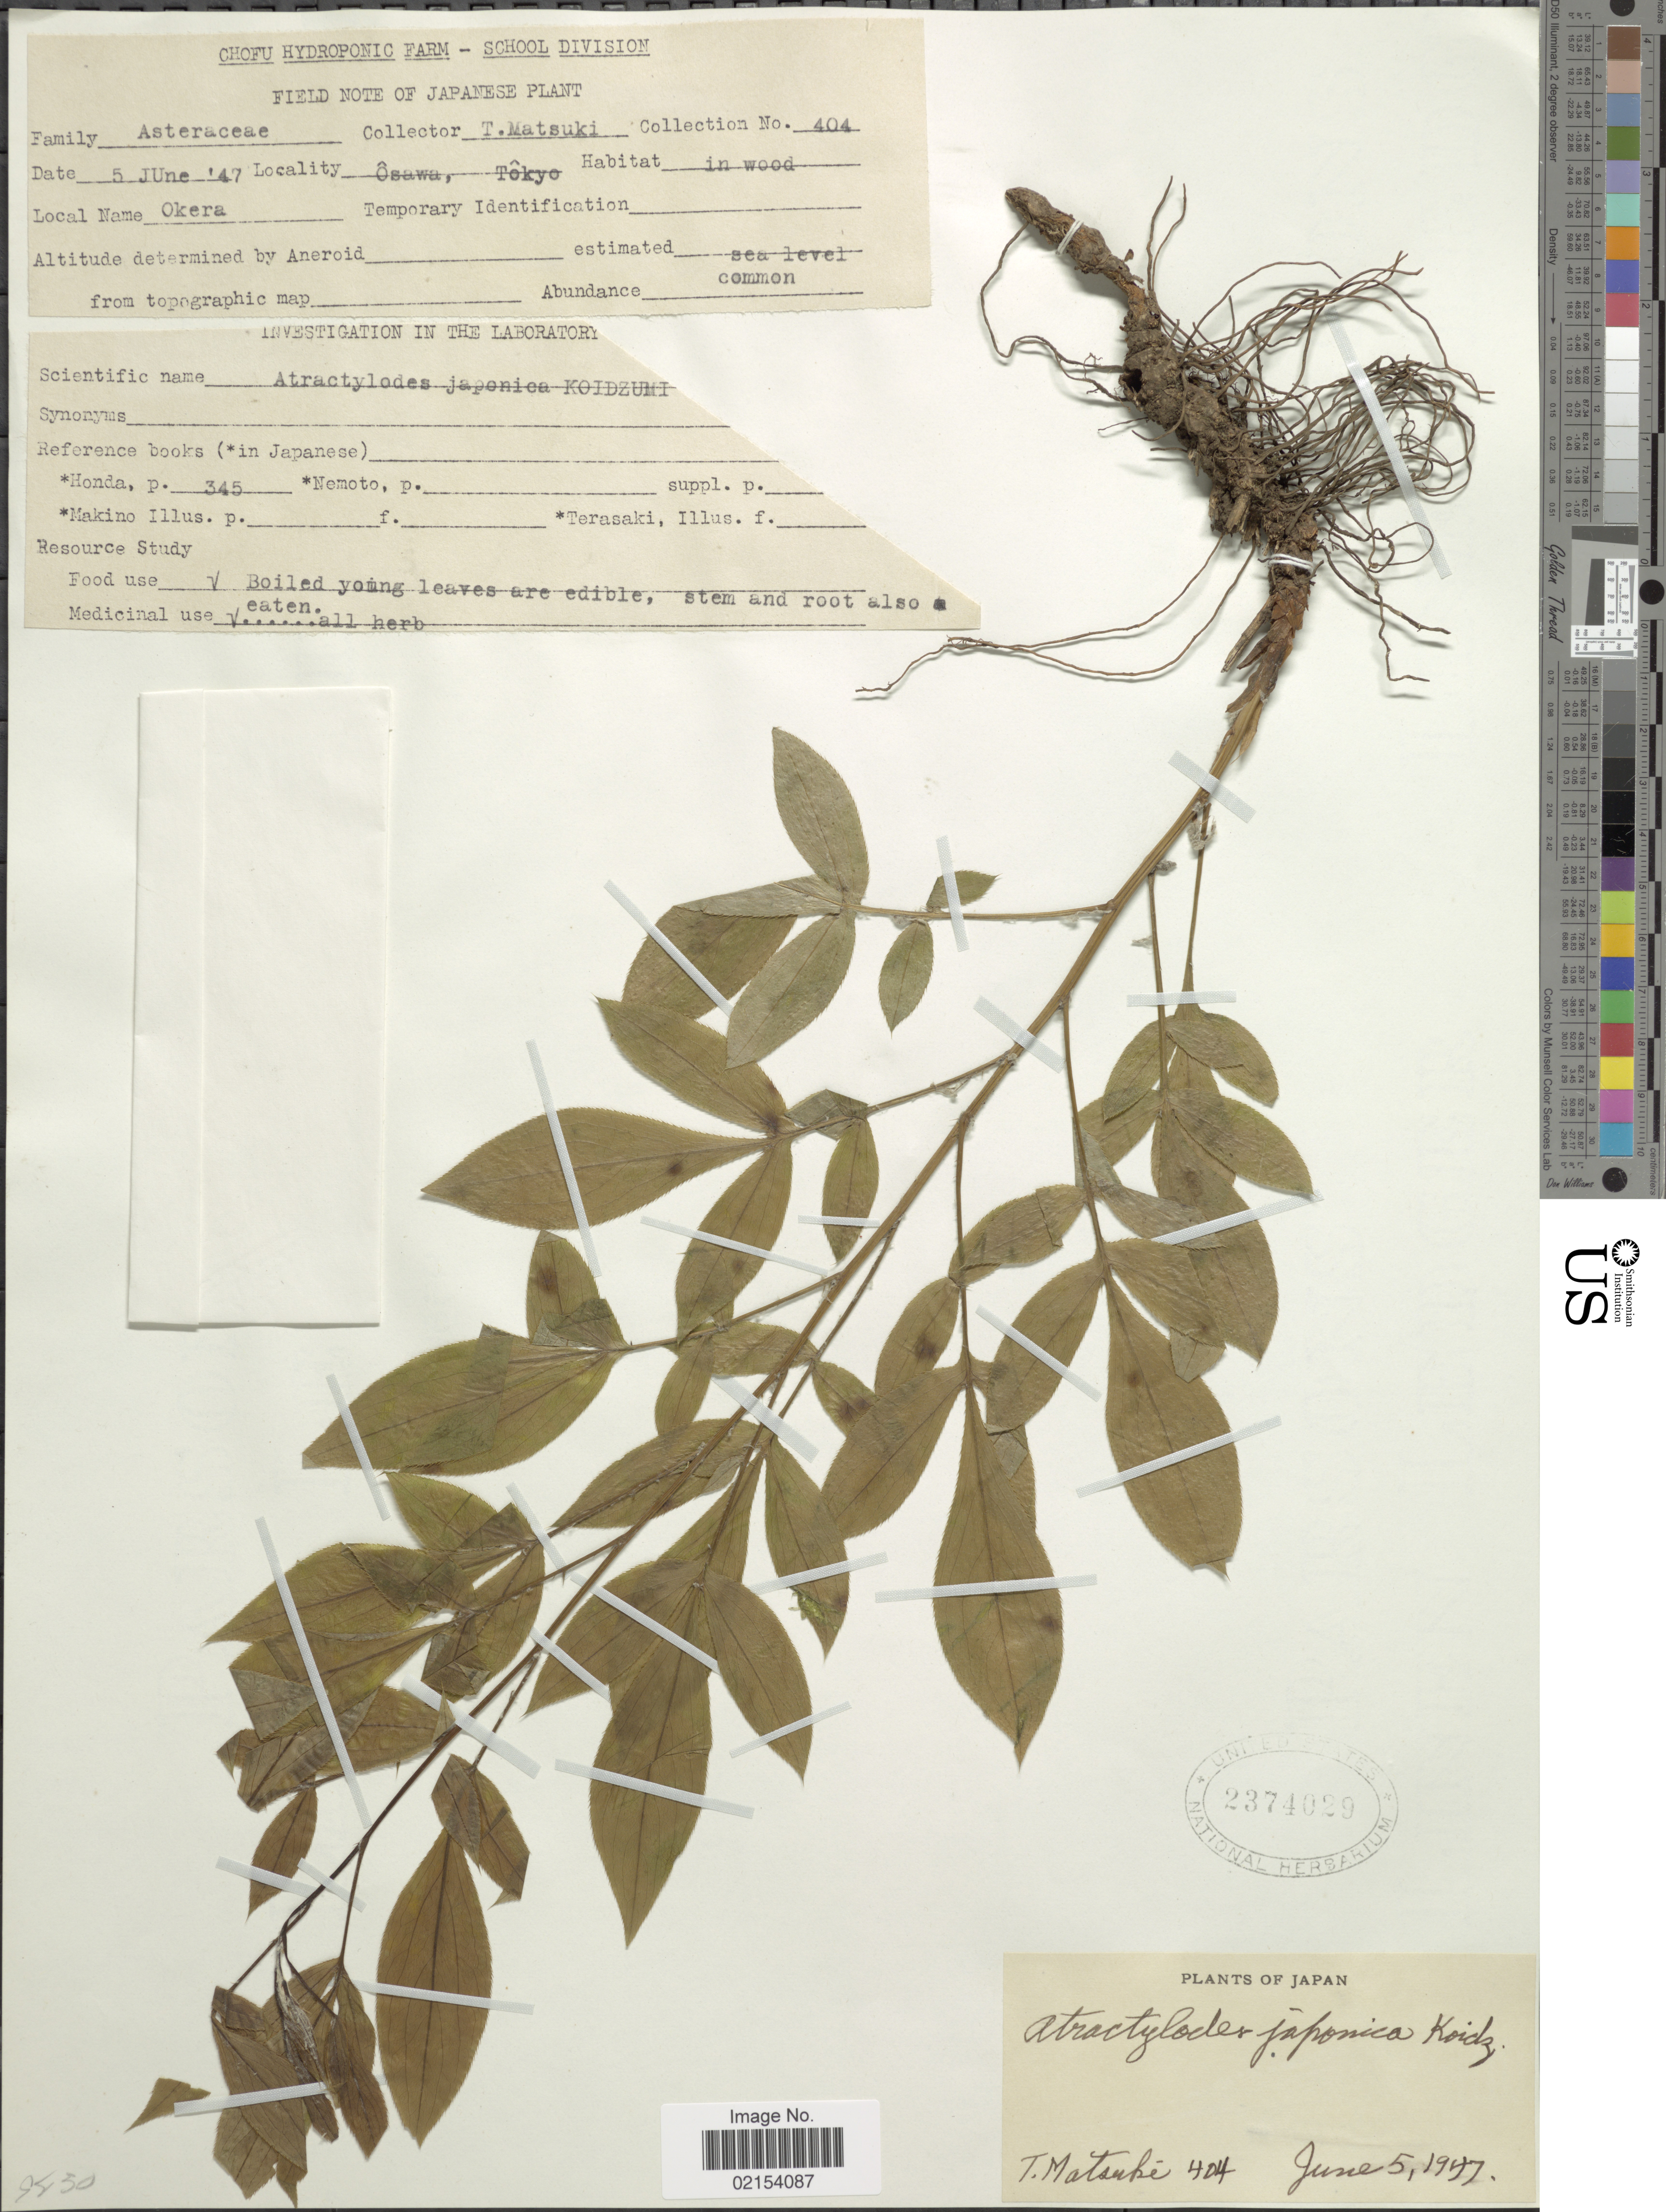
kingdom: Plantae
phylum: Tracheophyta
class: Magnoliopsida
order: Asterales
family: Asteraceae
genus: Atractylodes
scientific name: Atractylodes japonica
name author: Koidz. ex Kitam.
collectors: T. Matsuki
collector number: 404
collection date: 1947-06-05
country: Japan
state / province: Tokyo, Federal City of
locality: Osawa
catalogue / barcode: US 2374029